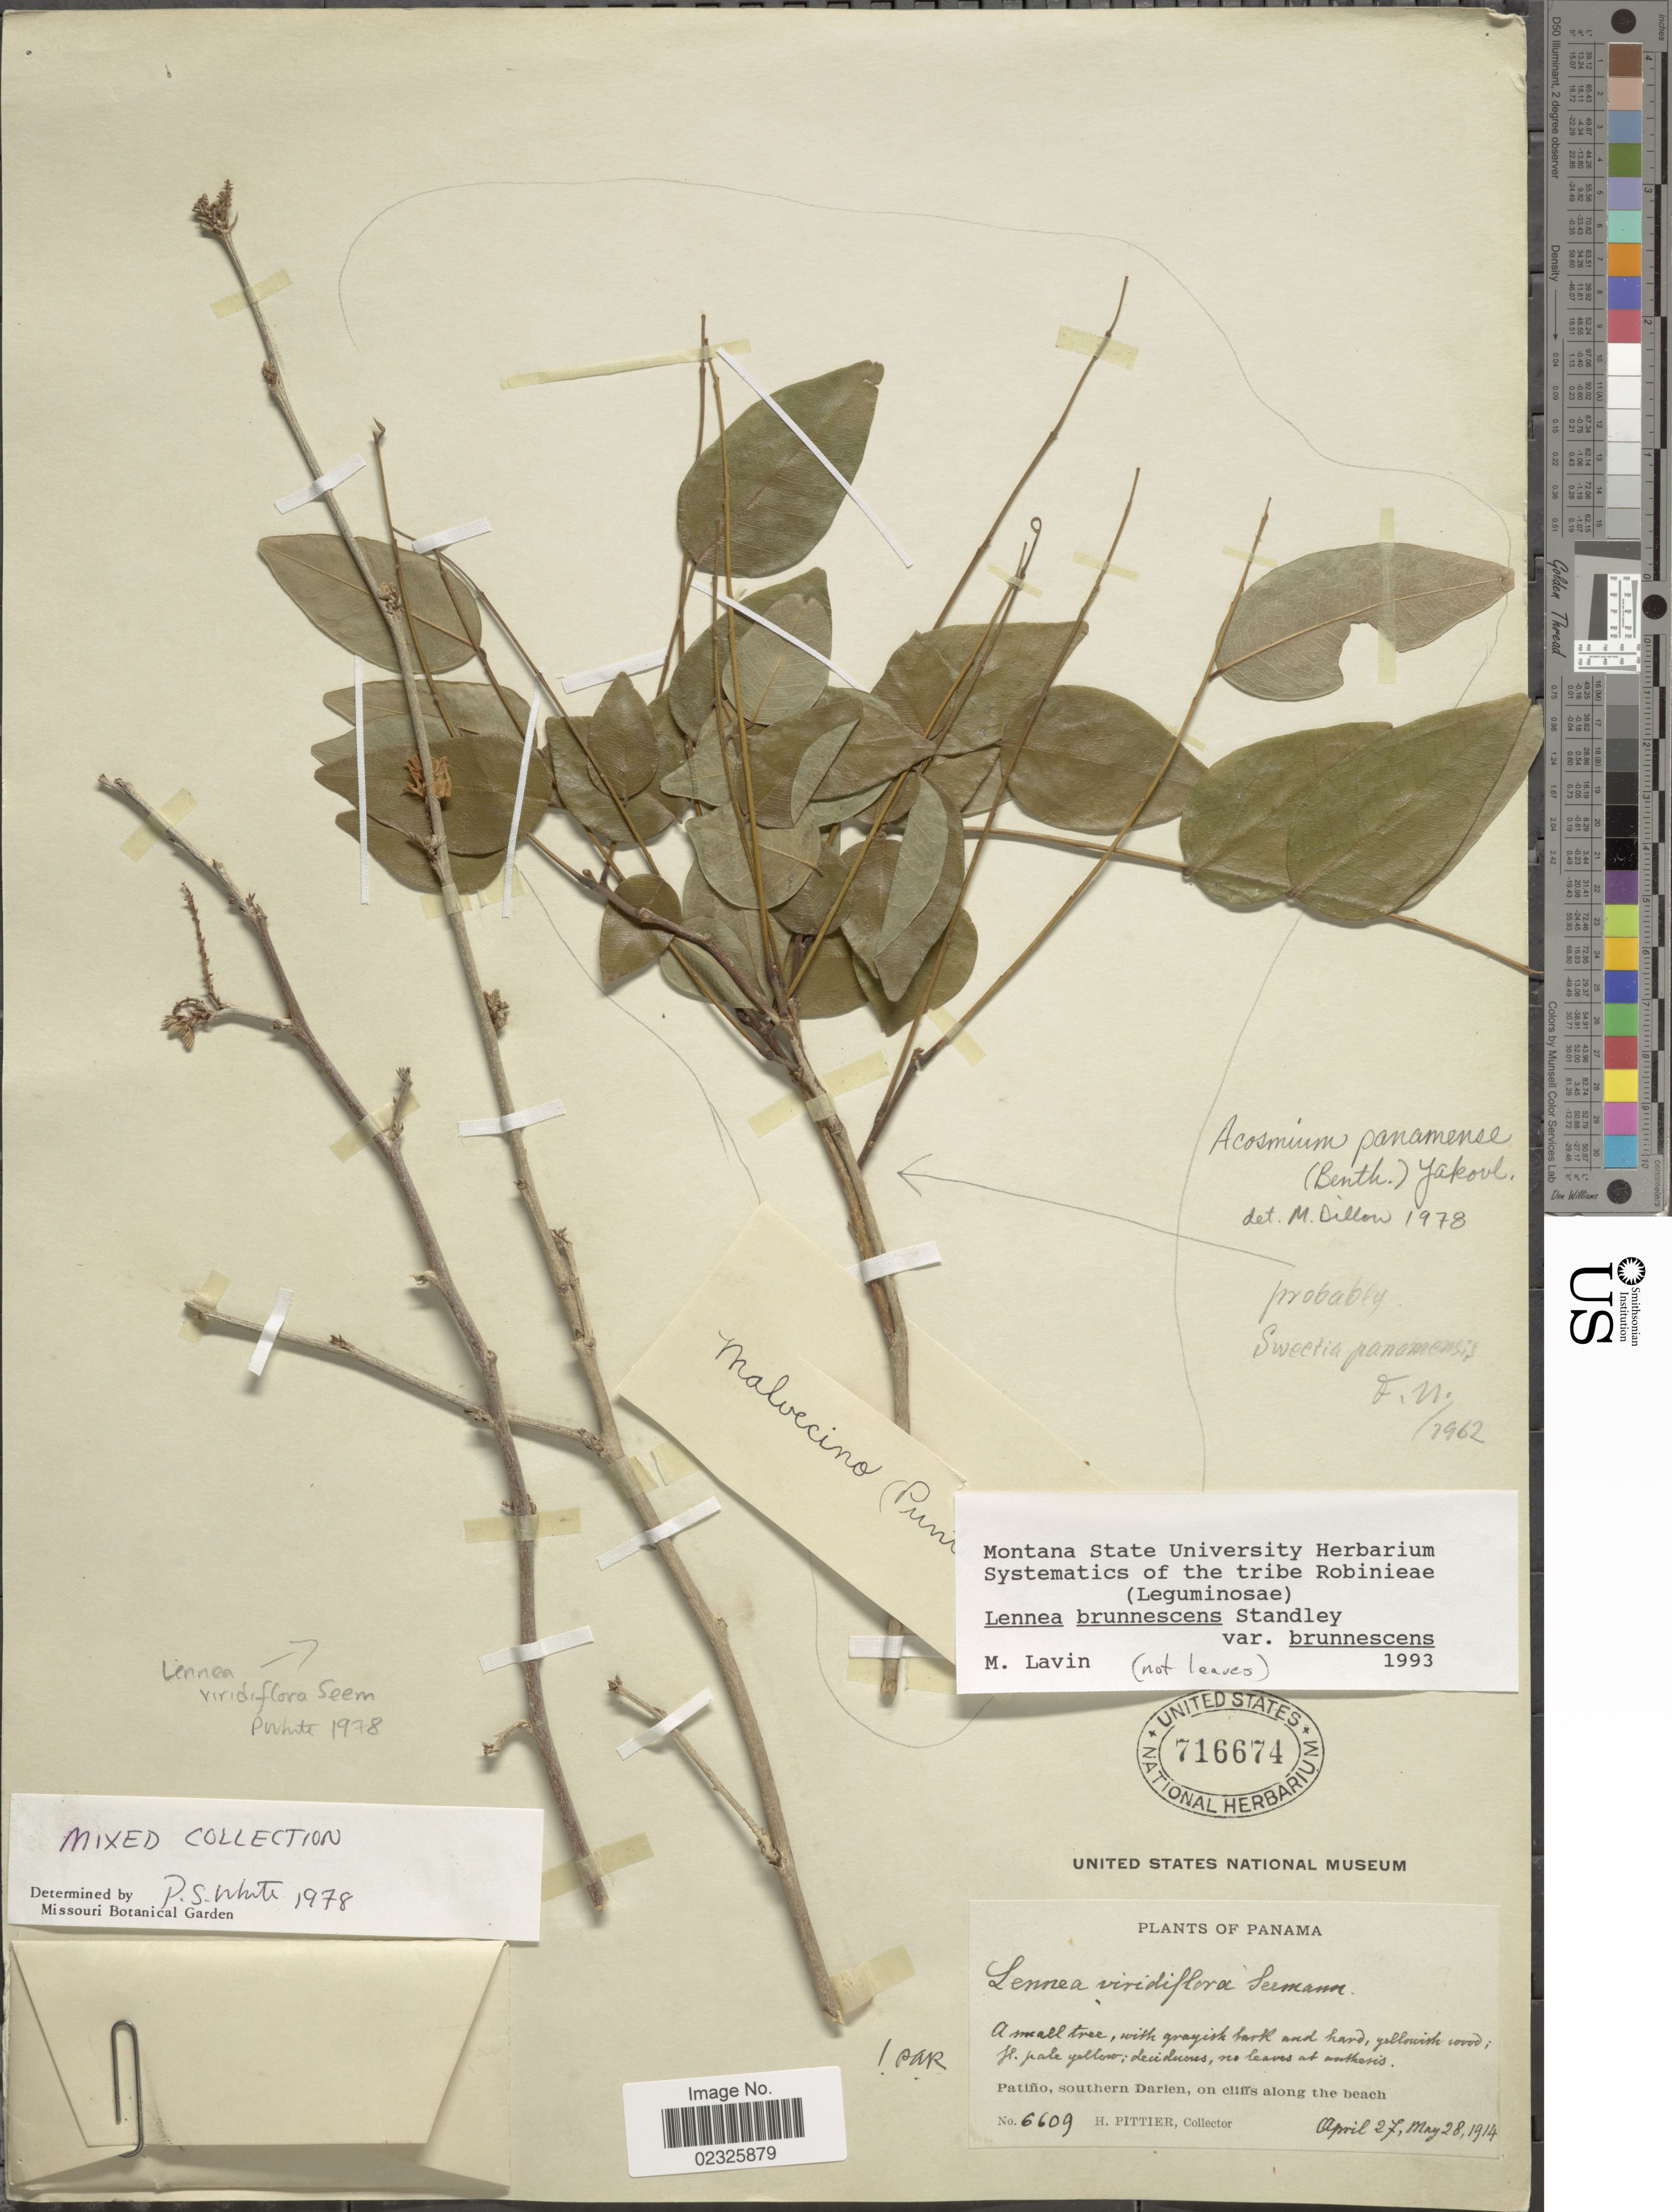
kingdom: Plantae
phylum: Tracheophyta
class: Magnoliopsida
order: Fabales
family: Fabaceae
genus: Lennea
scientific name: Lennea brunnescens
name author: Standl.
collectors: H. F. Pittier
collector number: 6609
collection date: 1914-04-27/1914-05-28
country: Panama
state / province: Darién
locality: Patino, southern Darien, on cliffs along the beach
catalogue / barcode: US 716674